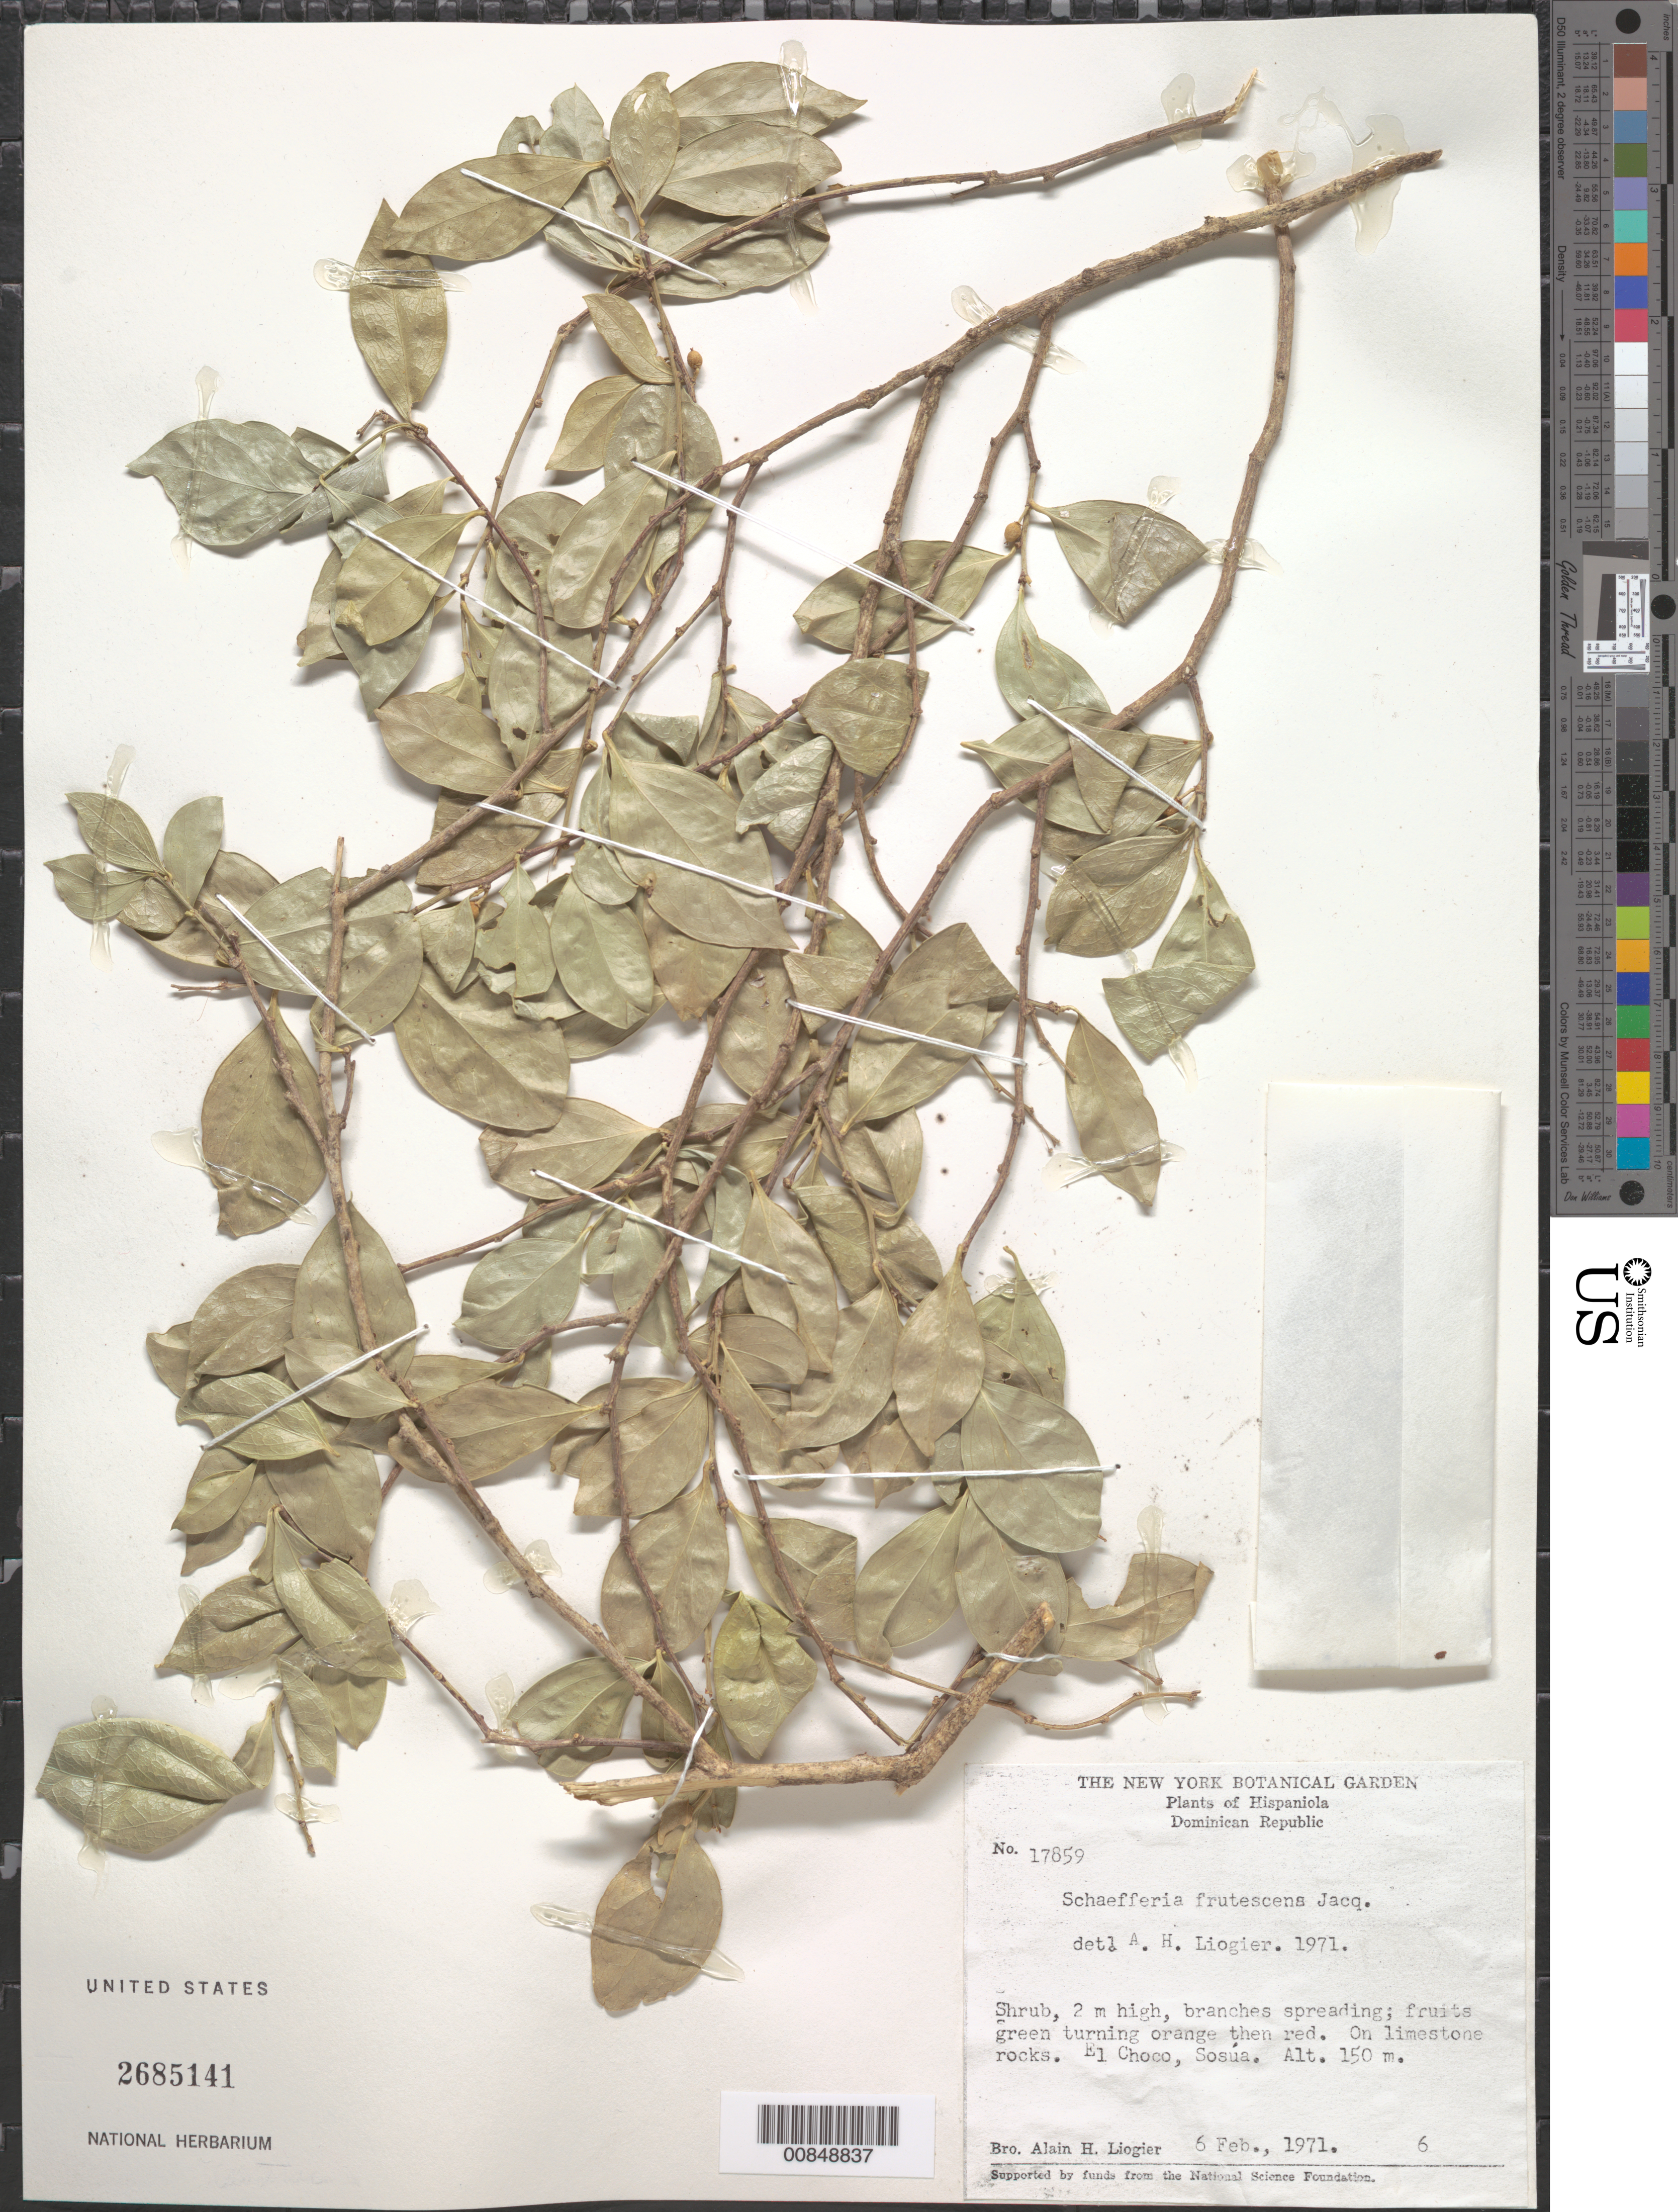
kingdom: Plantae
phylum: Tracheophyta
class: Magnoliopsida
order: Celastrales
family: Celastraceae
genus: Schaefferia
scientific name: Schaefferia frutescens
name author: Jacq.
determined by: Liogier, Alain H.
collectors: A. H. Liogier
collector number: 17859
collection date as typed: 06 Feb 1971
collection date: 1971-02-06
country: Dominican Republic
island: Hispaniola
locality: El Choco, Sosúa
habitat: On limestone rocks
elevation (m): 150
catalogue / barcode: US 2685141